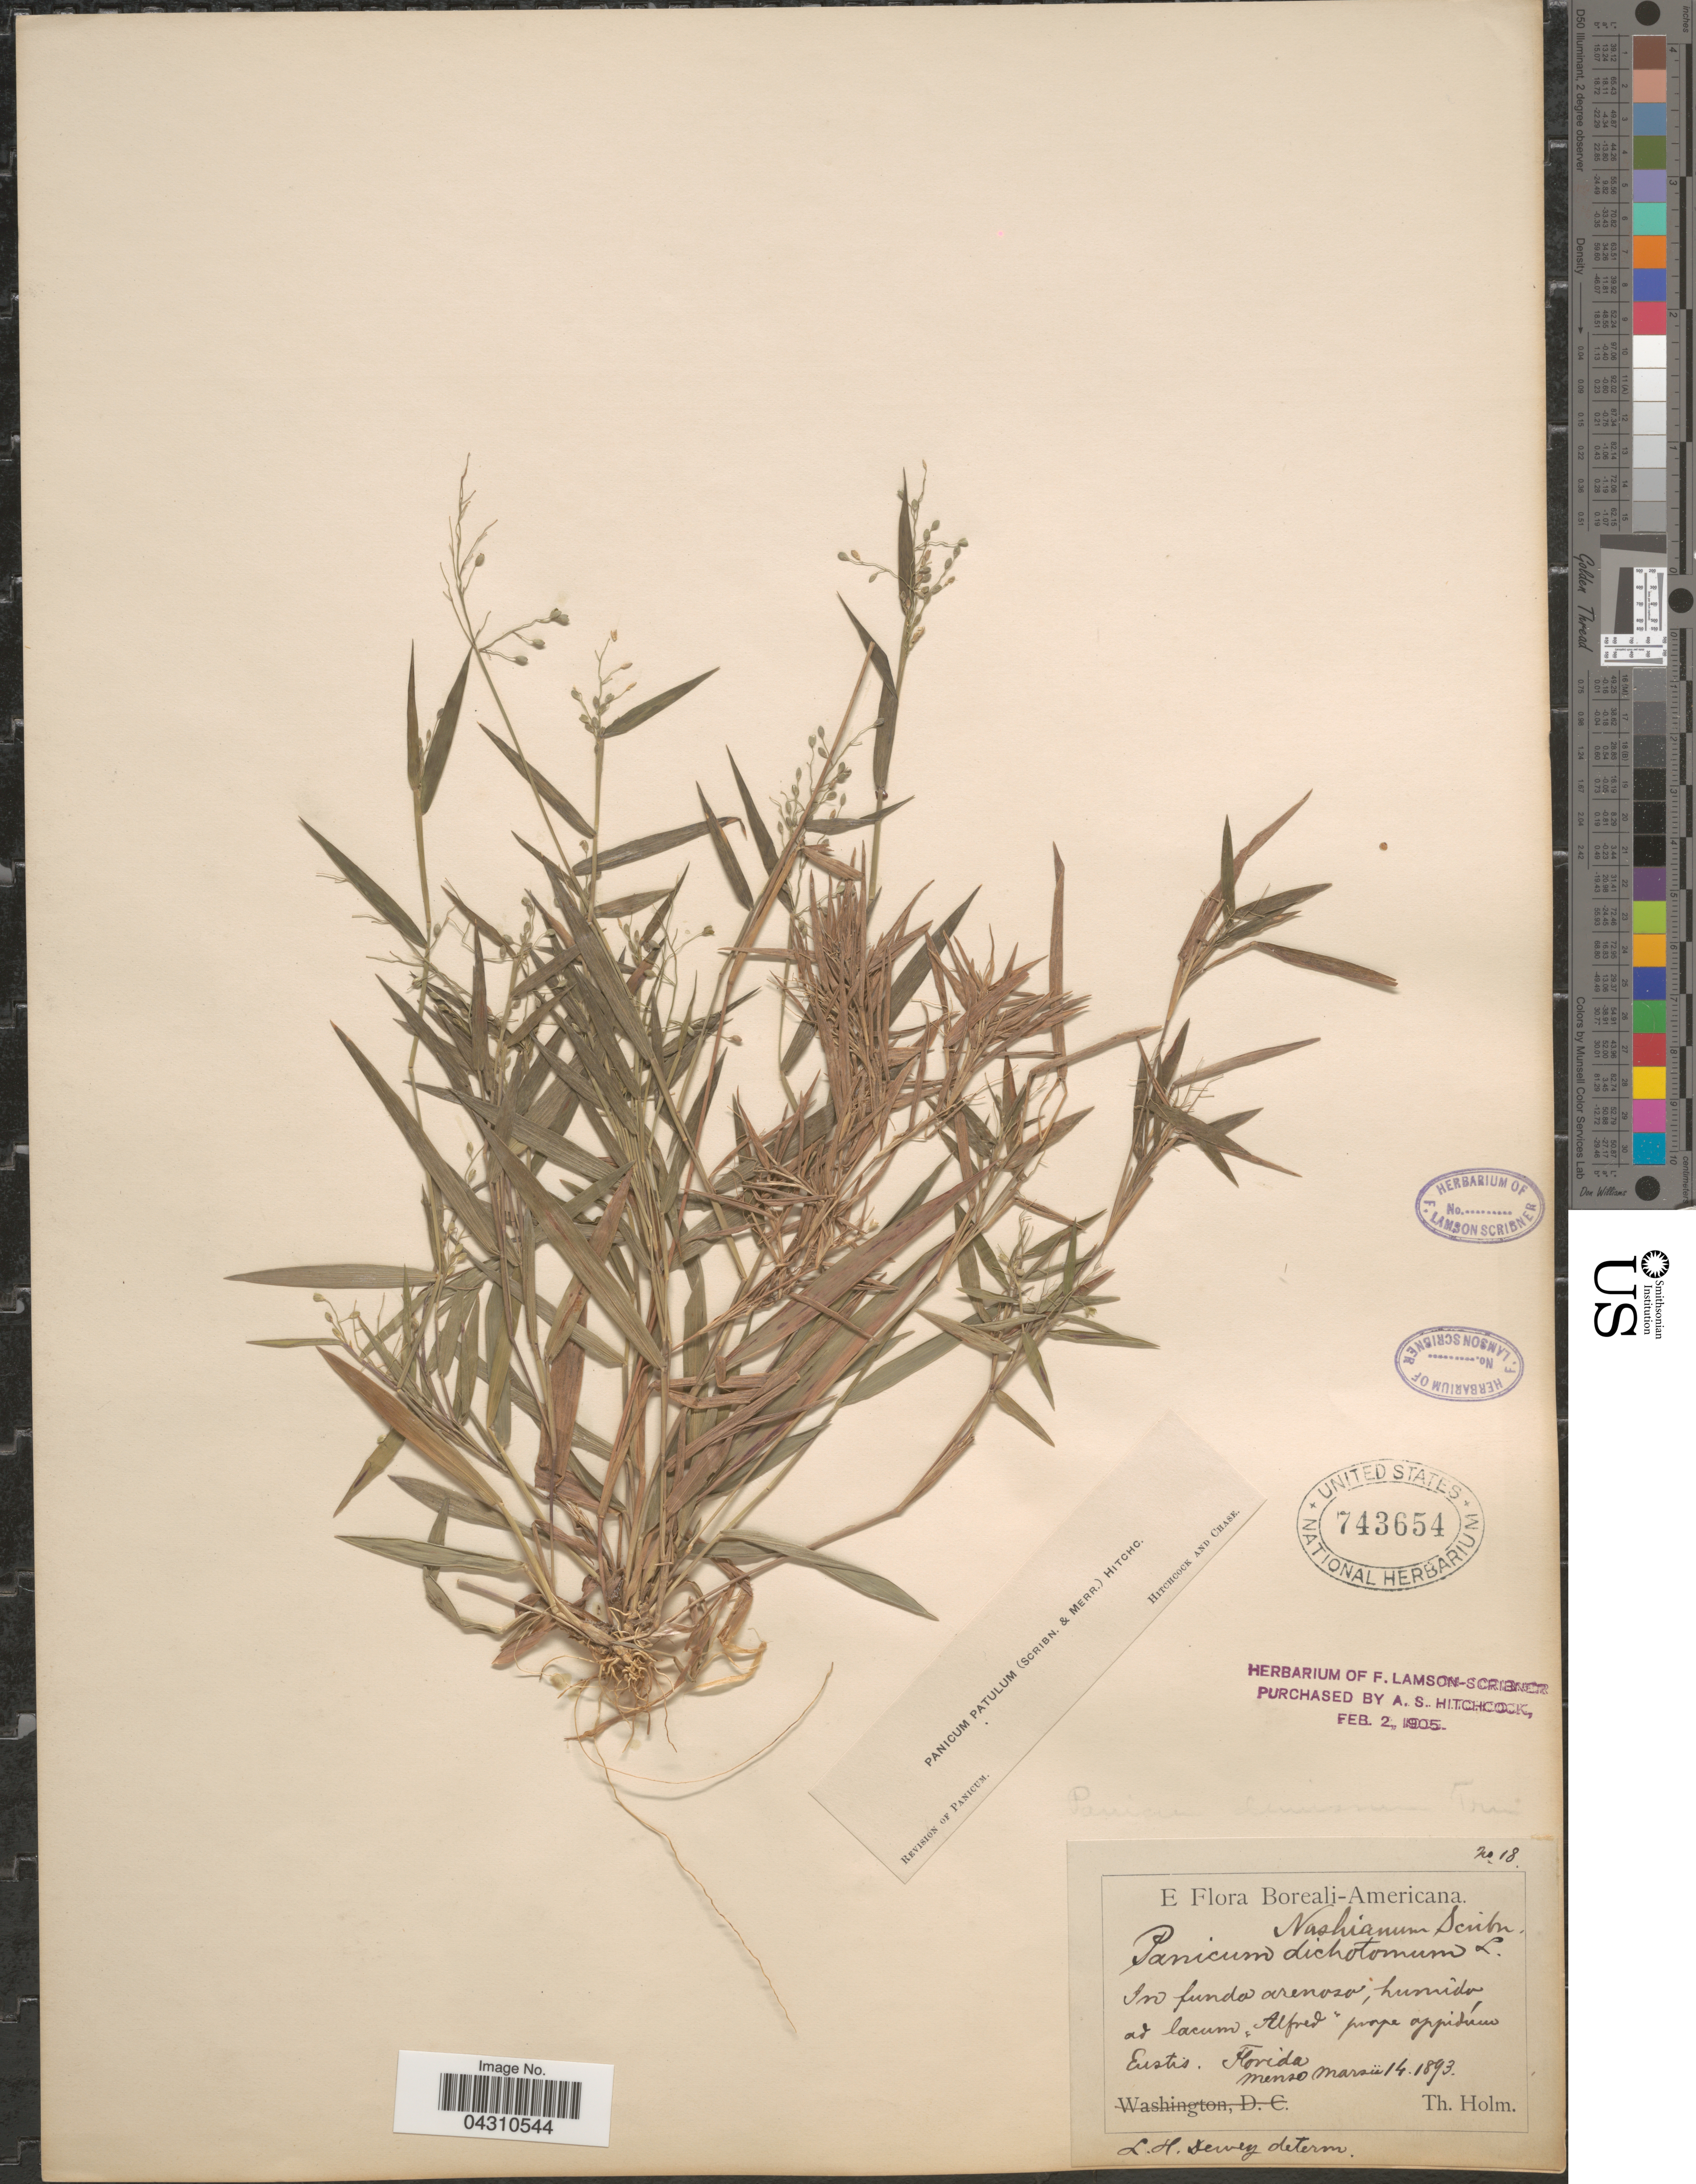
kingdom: Plantae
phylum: Tracheophyta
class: Liliopsida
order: Poales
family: Poaceae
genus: Dichanthelium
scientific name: Dichanthelium portoricense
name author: (Desv. ex Ham.) B.F. Hansen & Wunderlin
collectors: T. Holm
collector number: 18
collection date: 1893-03-14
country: United States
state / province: Florida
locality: Boreali-Americana. In fundo arenoso, humido, ad lacum "Alfred" prope oppidum Eustis.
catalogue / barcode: US 743654